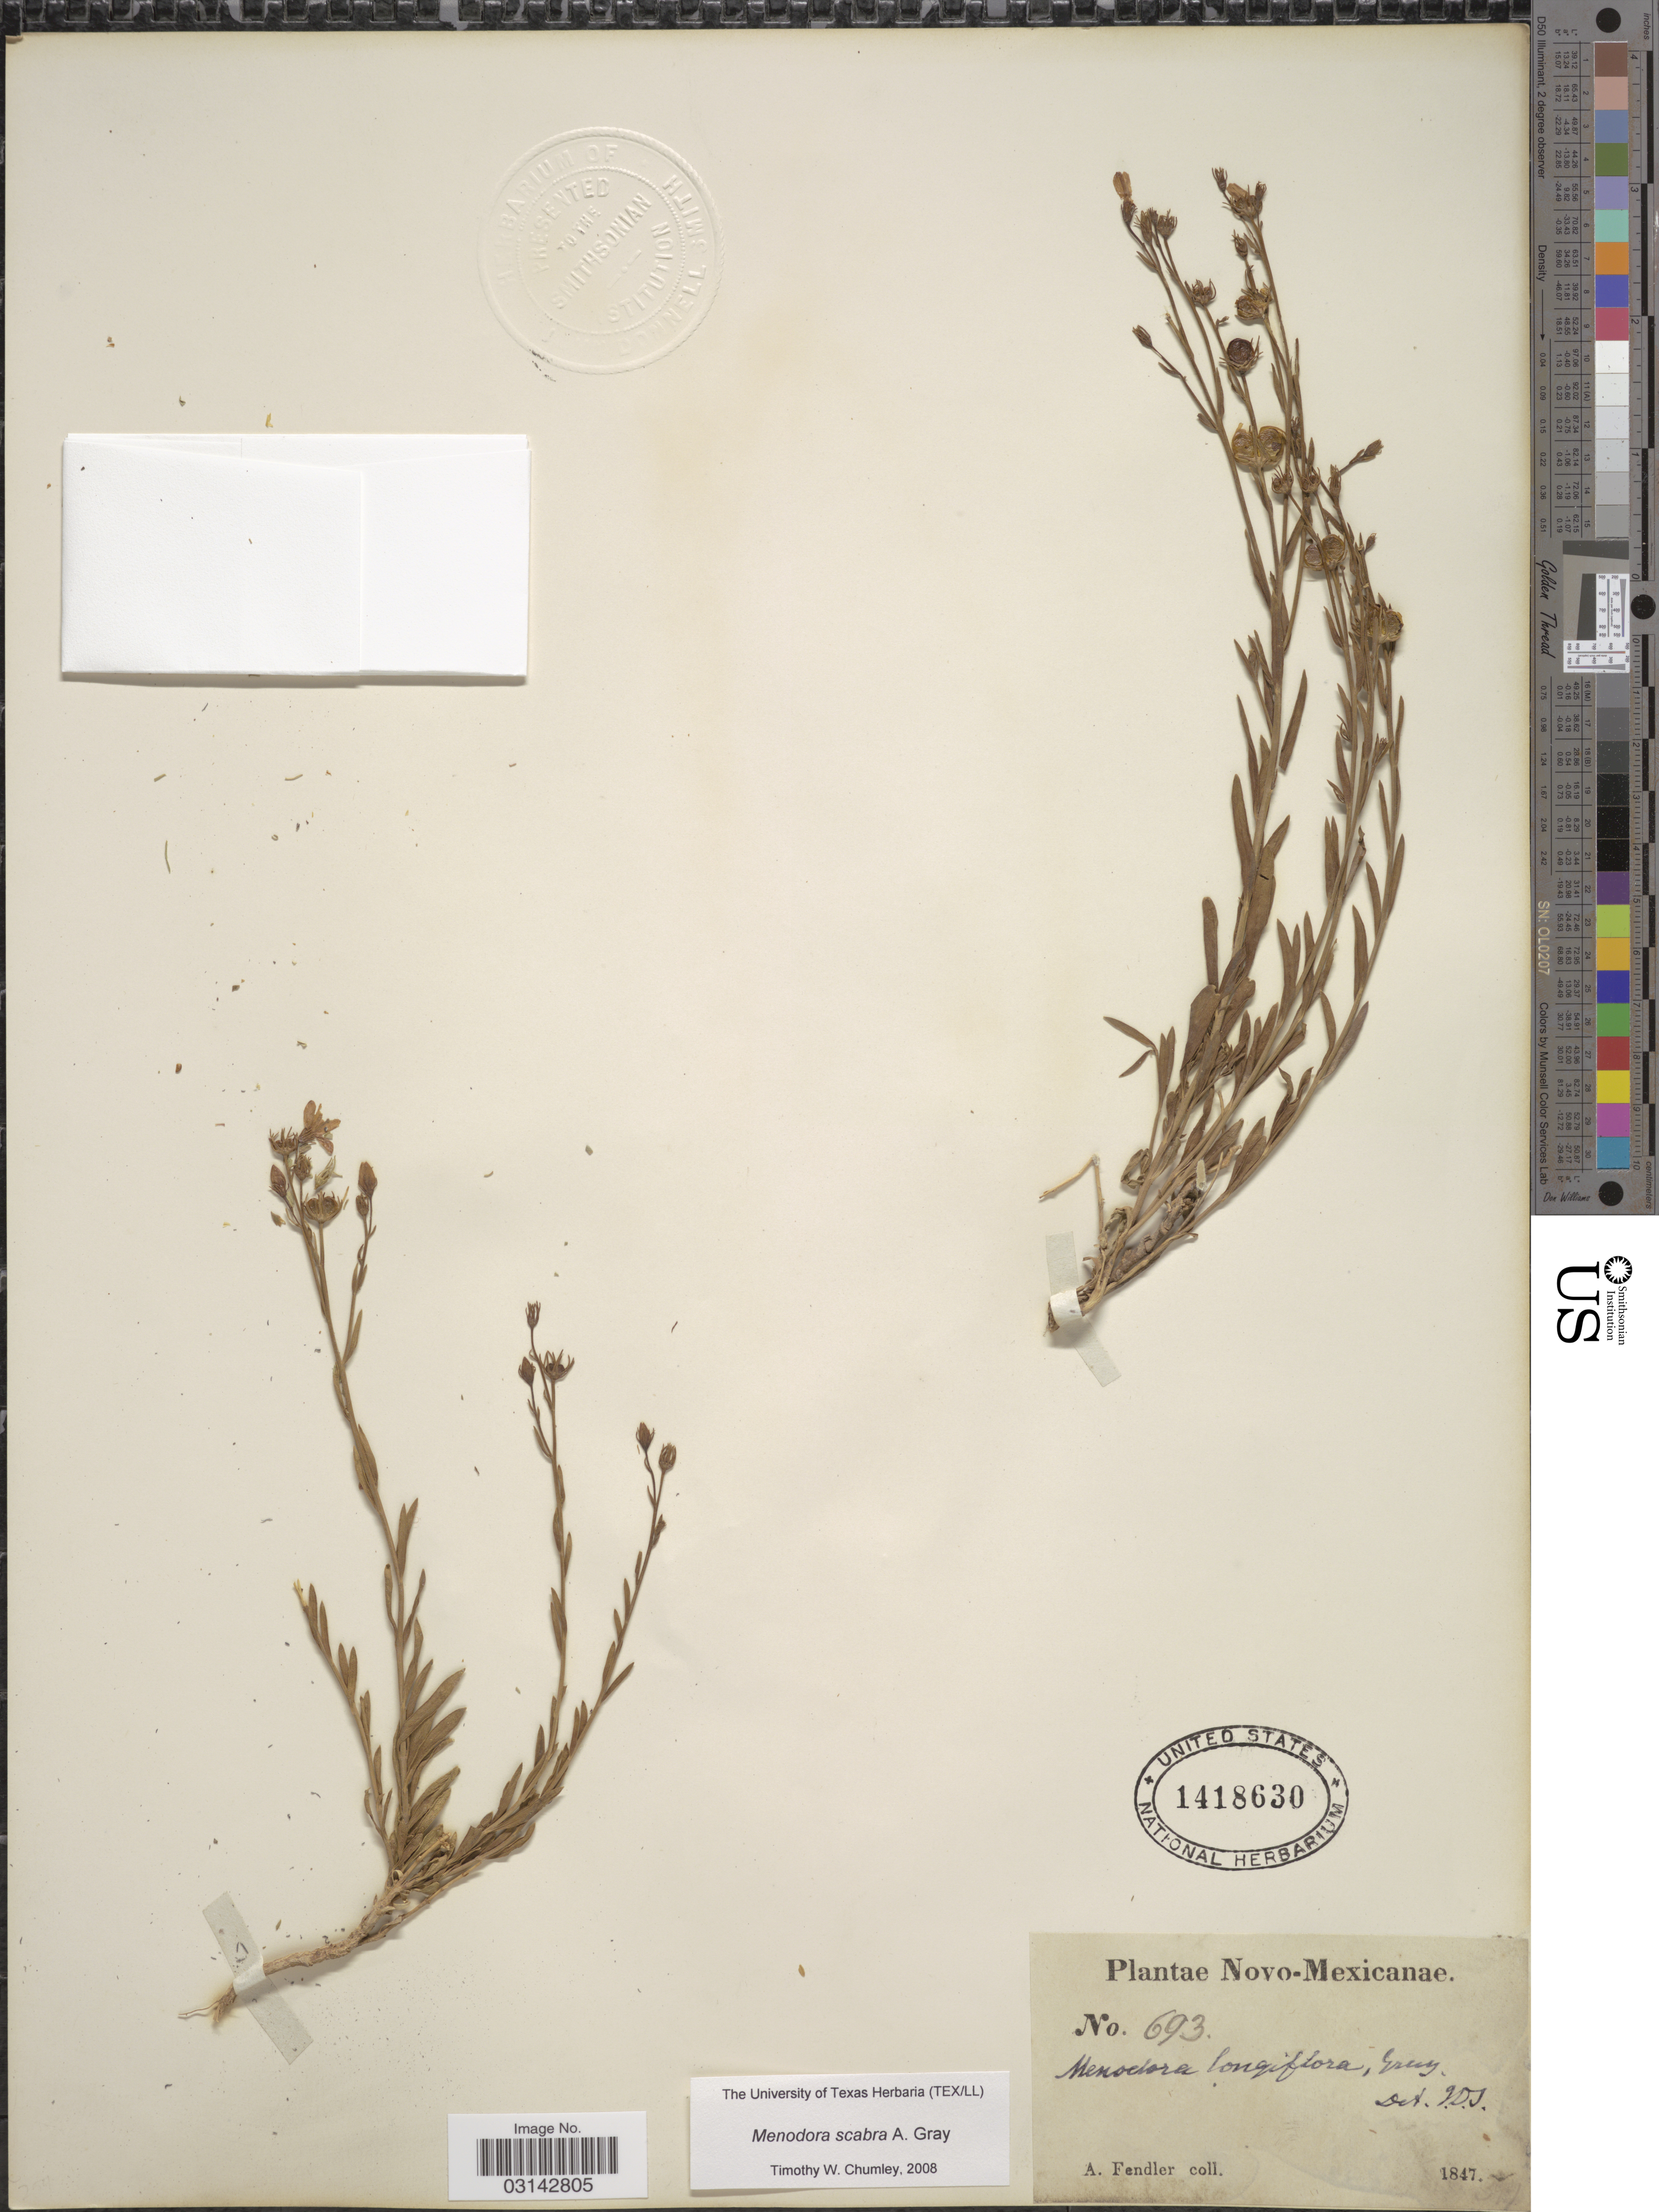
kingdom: Plantae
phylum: Tracheophyta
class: Magnoliopsida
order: Lamiales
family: Oleaceae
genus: Menodora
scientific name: Menodora scabra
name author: A. Gray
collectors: A. Fendler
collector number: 693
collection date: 1847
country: United States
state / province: New Mexico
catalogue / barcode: US 1418630